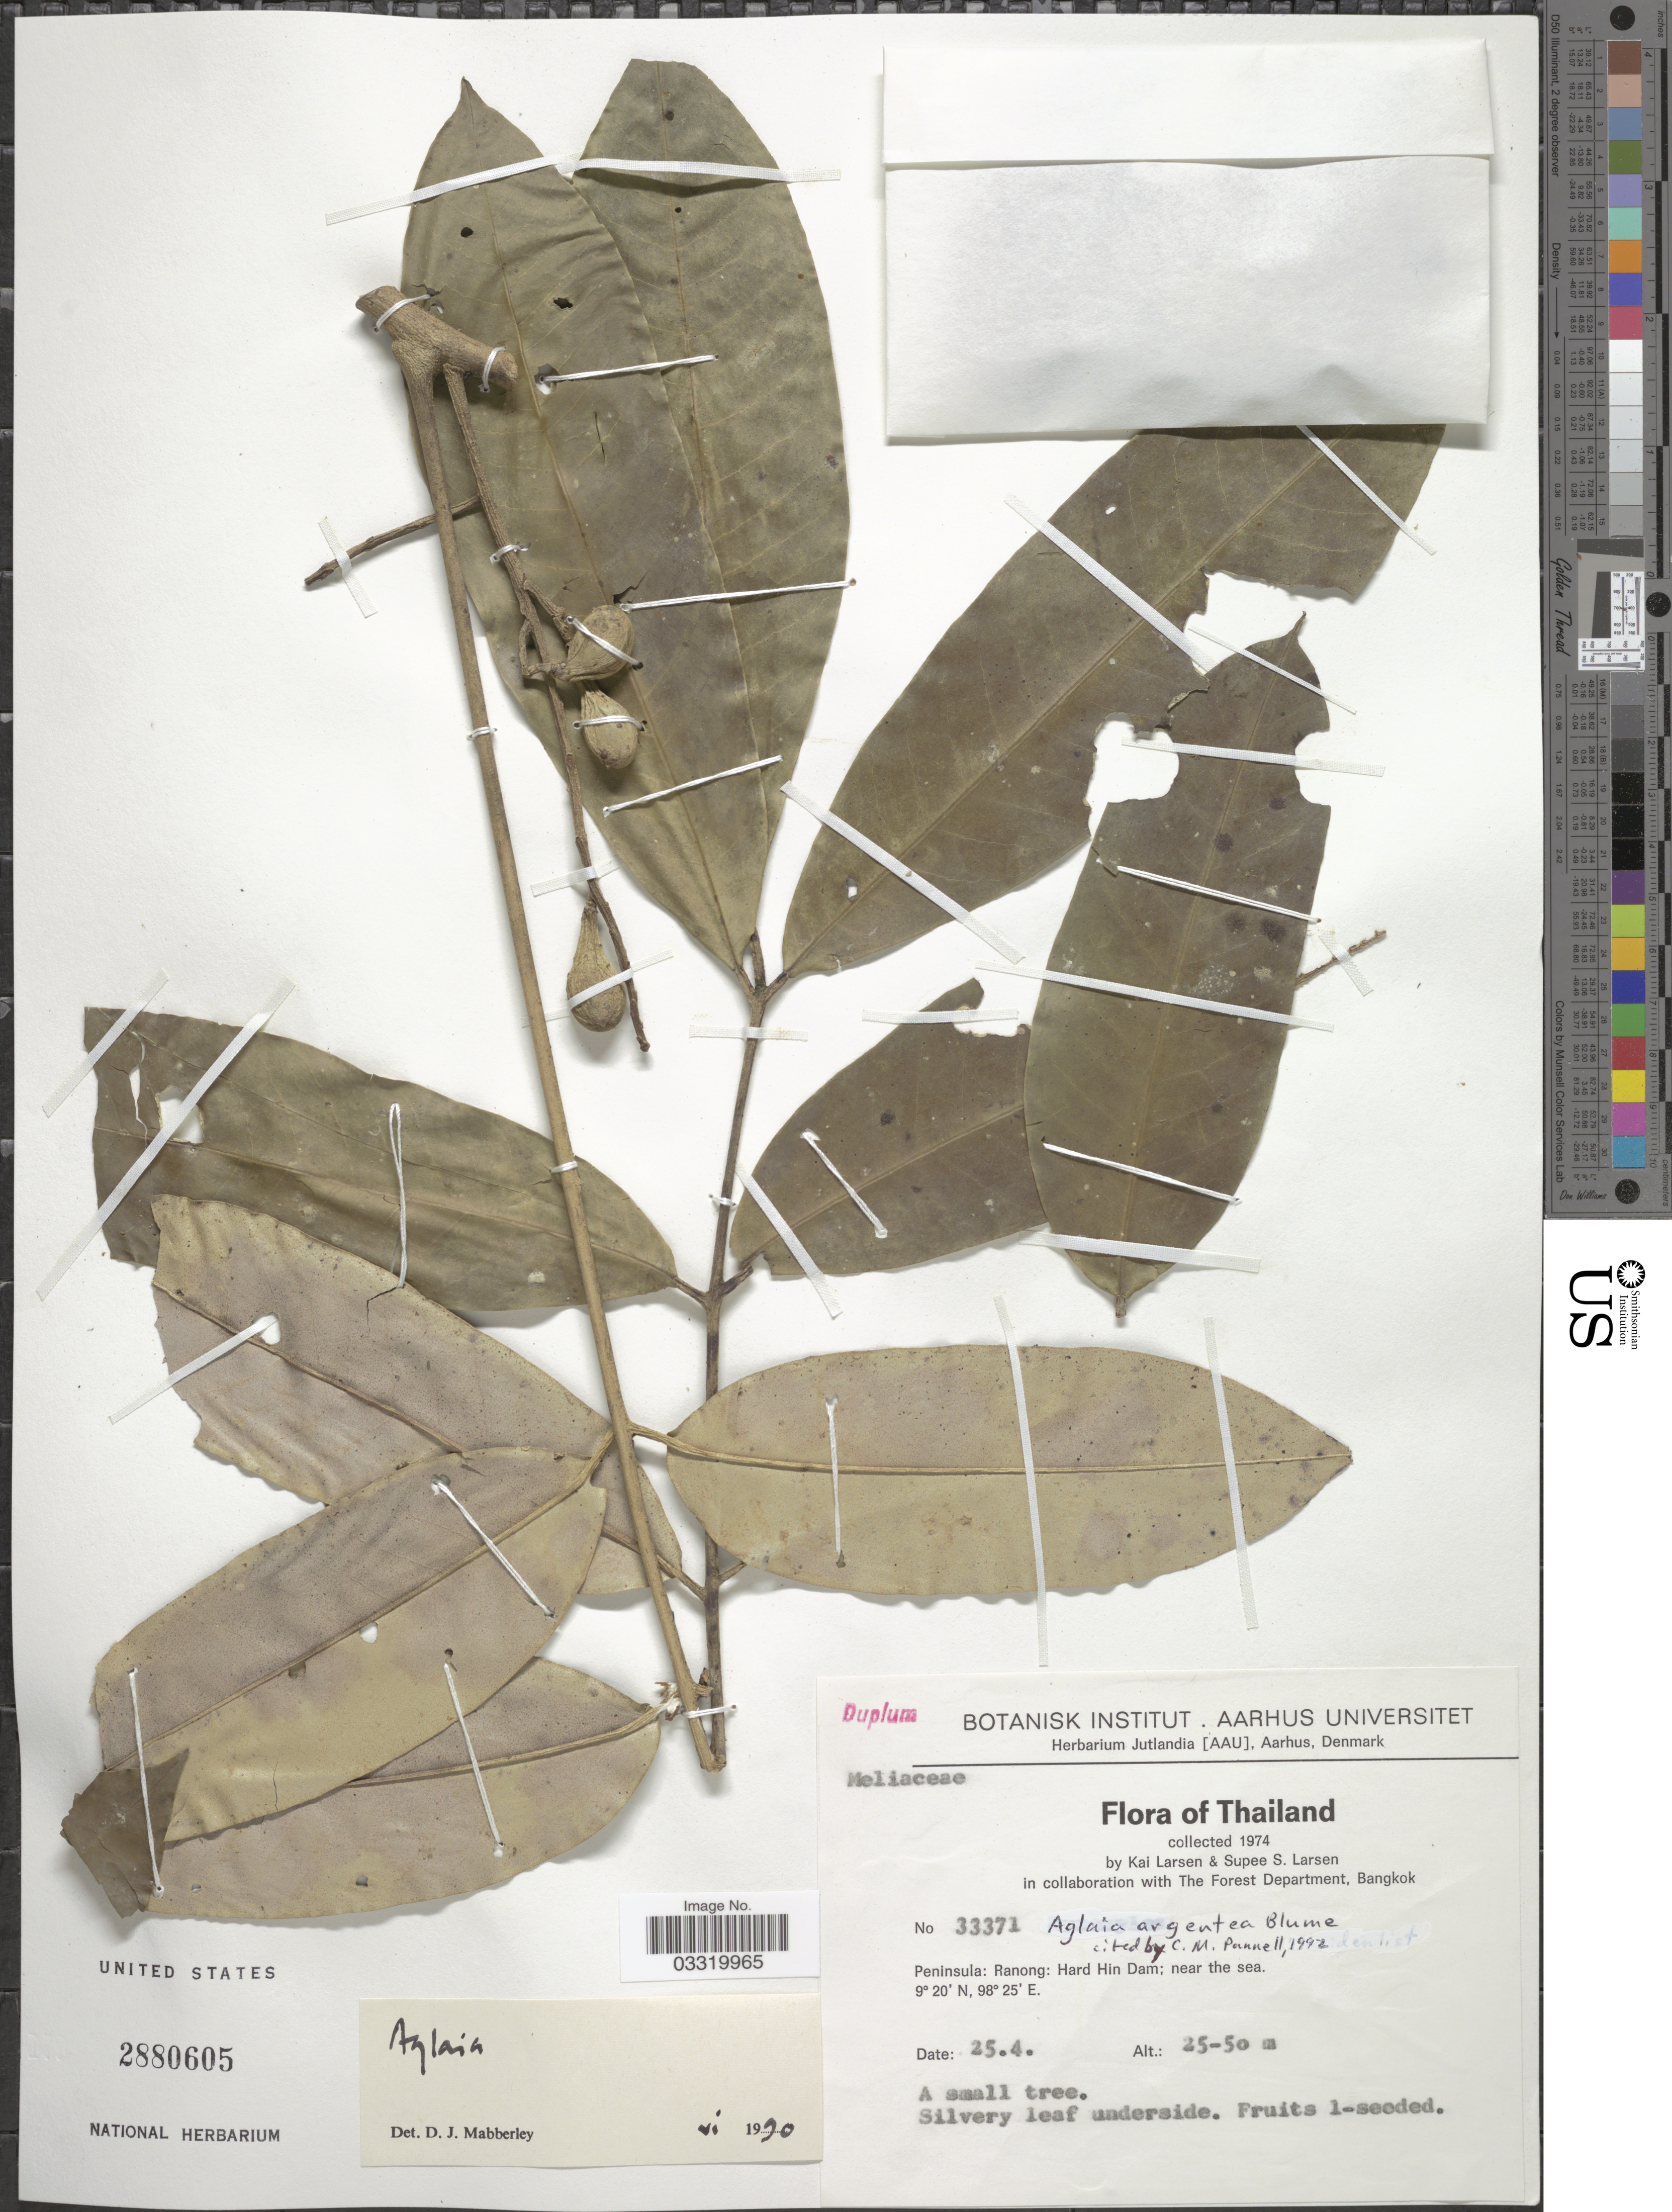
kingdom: Plantae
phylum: Tracheophyta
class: Magnoliopsida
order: Sapindales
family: Meliaceae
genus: Aglaia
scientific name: Aglaia argentea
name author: Blume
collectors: K. Larsen & S. Larsen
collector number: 33371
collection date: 1974-04-25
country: Thailand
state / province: Ranong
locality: Peninsula: Ranong: Hard Hin Dam; near the sea.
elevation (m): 25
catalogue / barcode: US 2880605